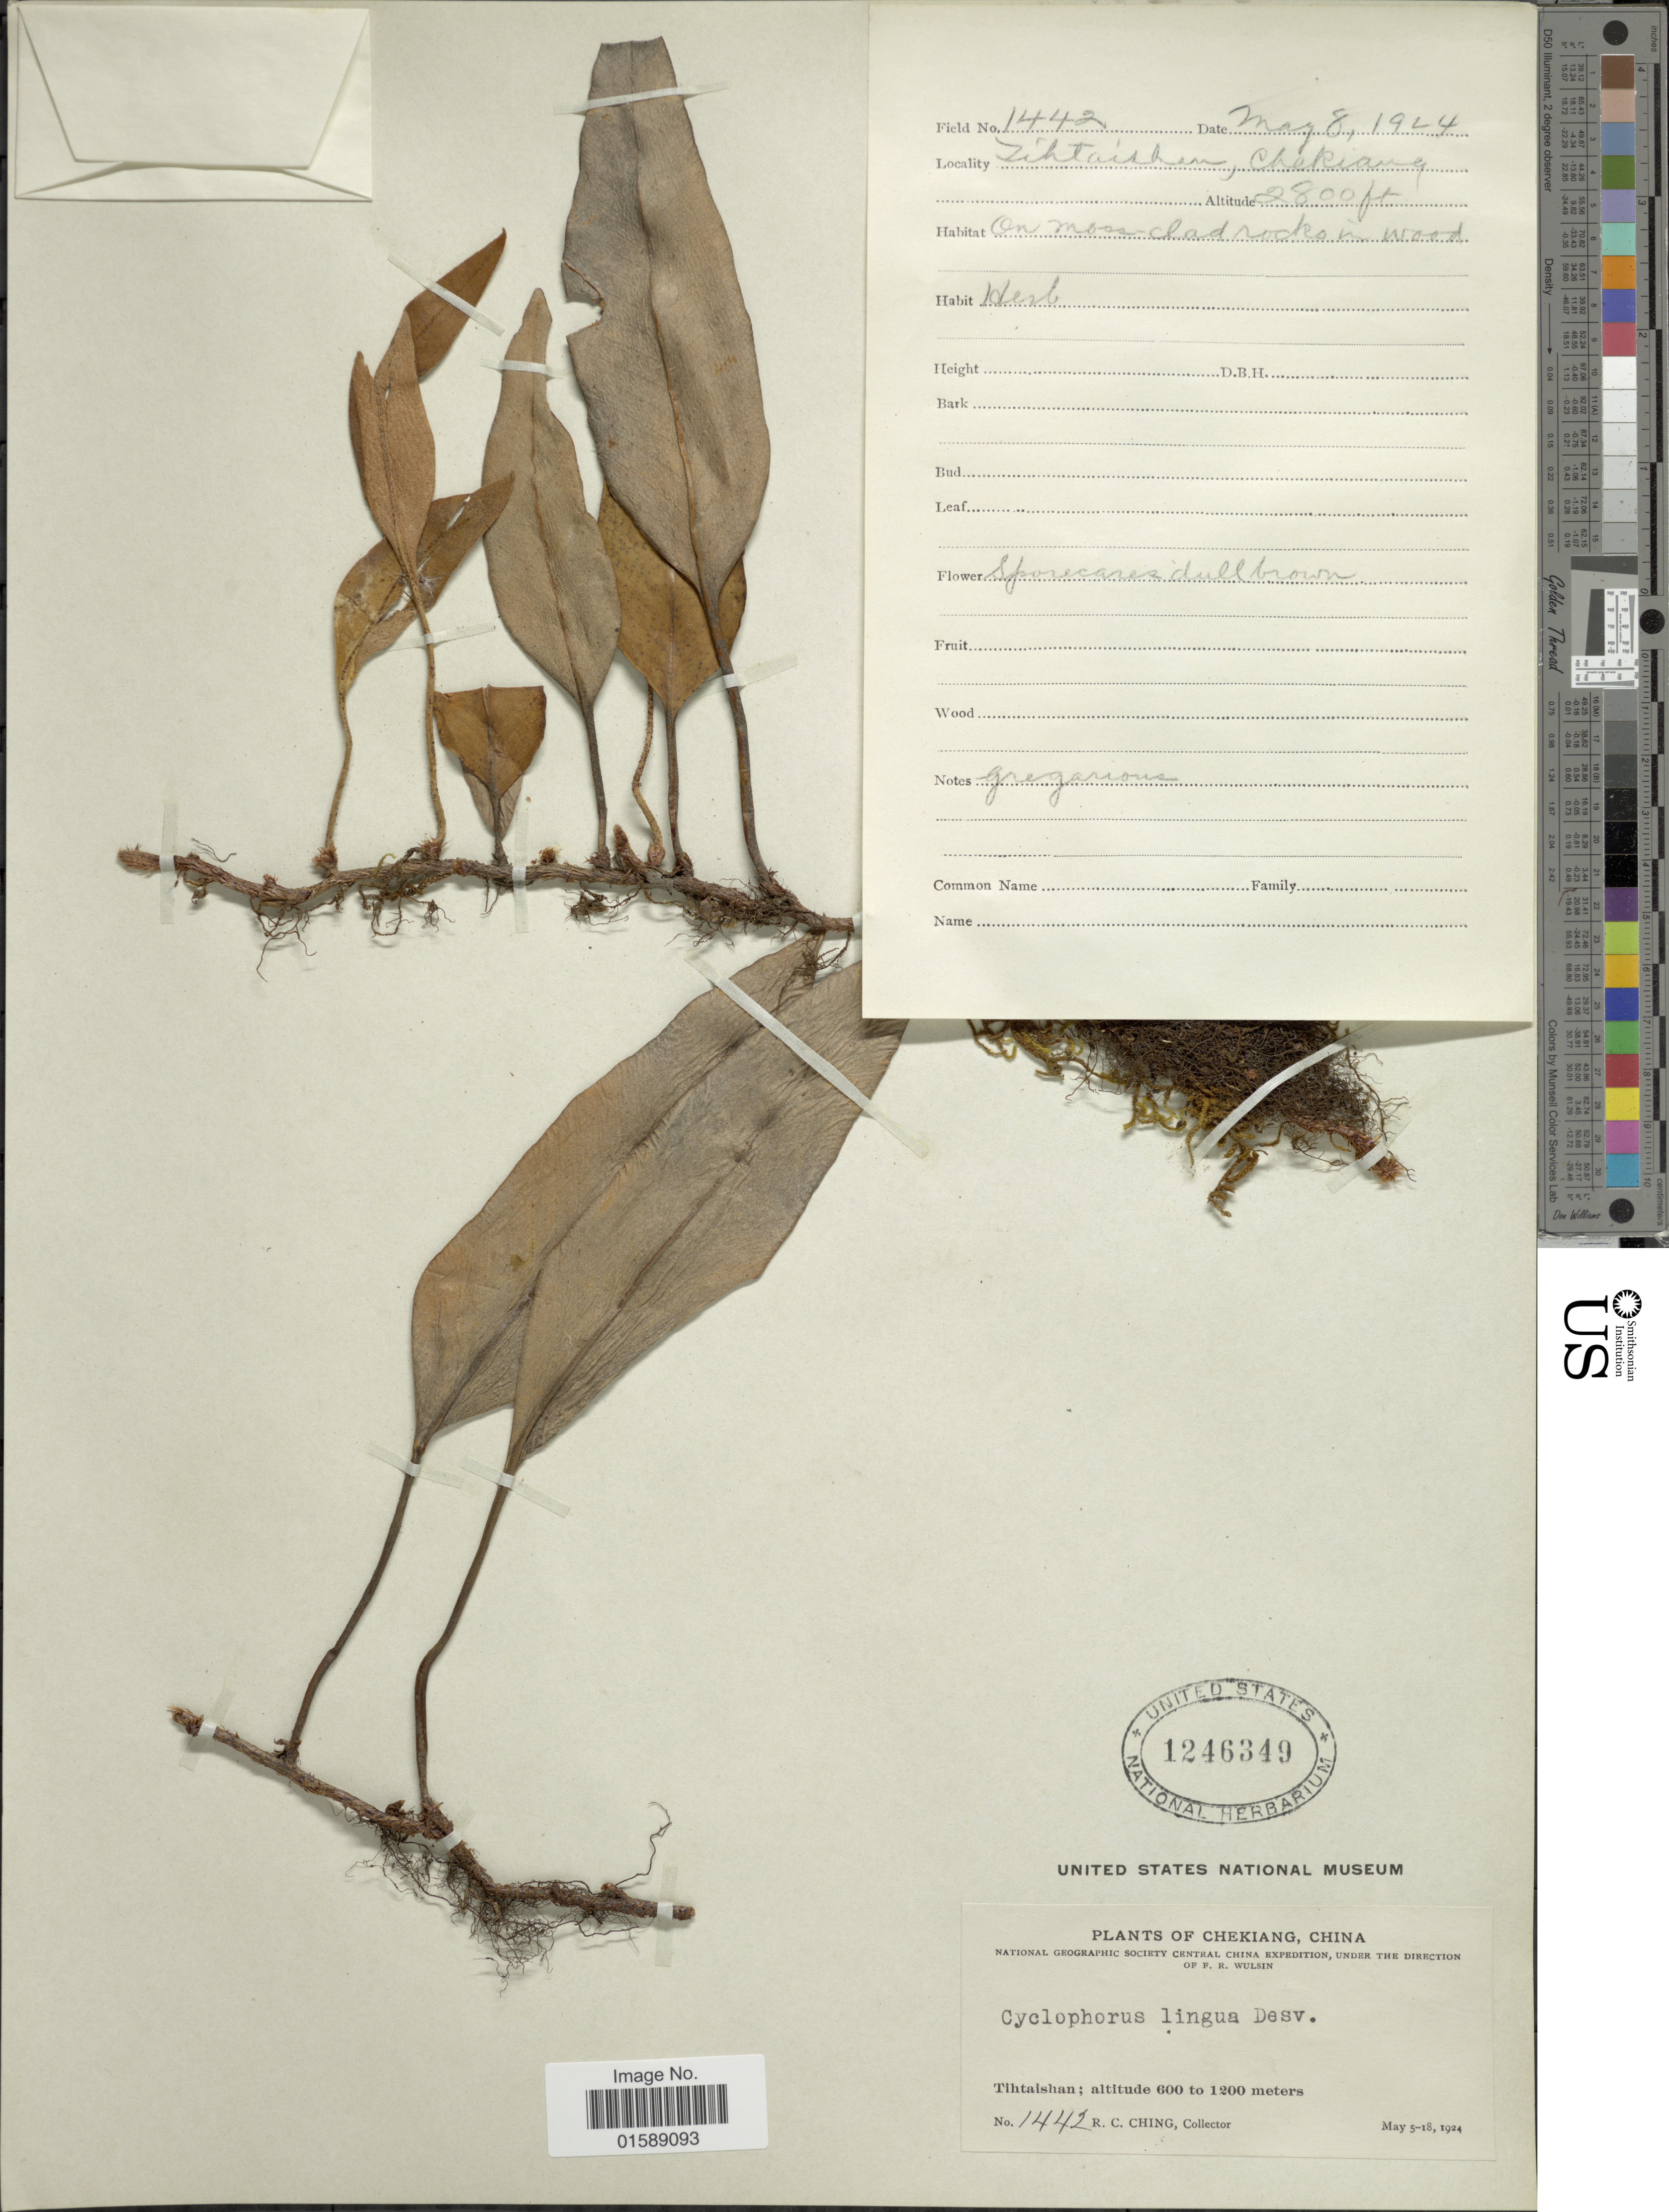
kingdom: Plantae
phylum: Tracheophyta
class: Polypodiopsida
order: Polypodiales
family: Polypodiaceae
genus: Pyrrosia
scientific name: Pyrrosia lingua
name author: (Thurb.) Farw.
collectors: R. C. Ching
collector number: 1442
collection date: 1924-05-08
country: China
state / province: Zhejiang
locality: Chekiang. Central China. Tihtaishan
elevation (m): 853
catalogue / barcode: US 1246349